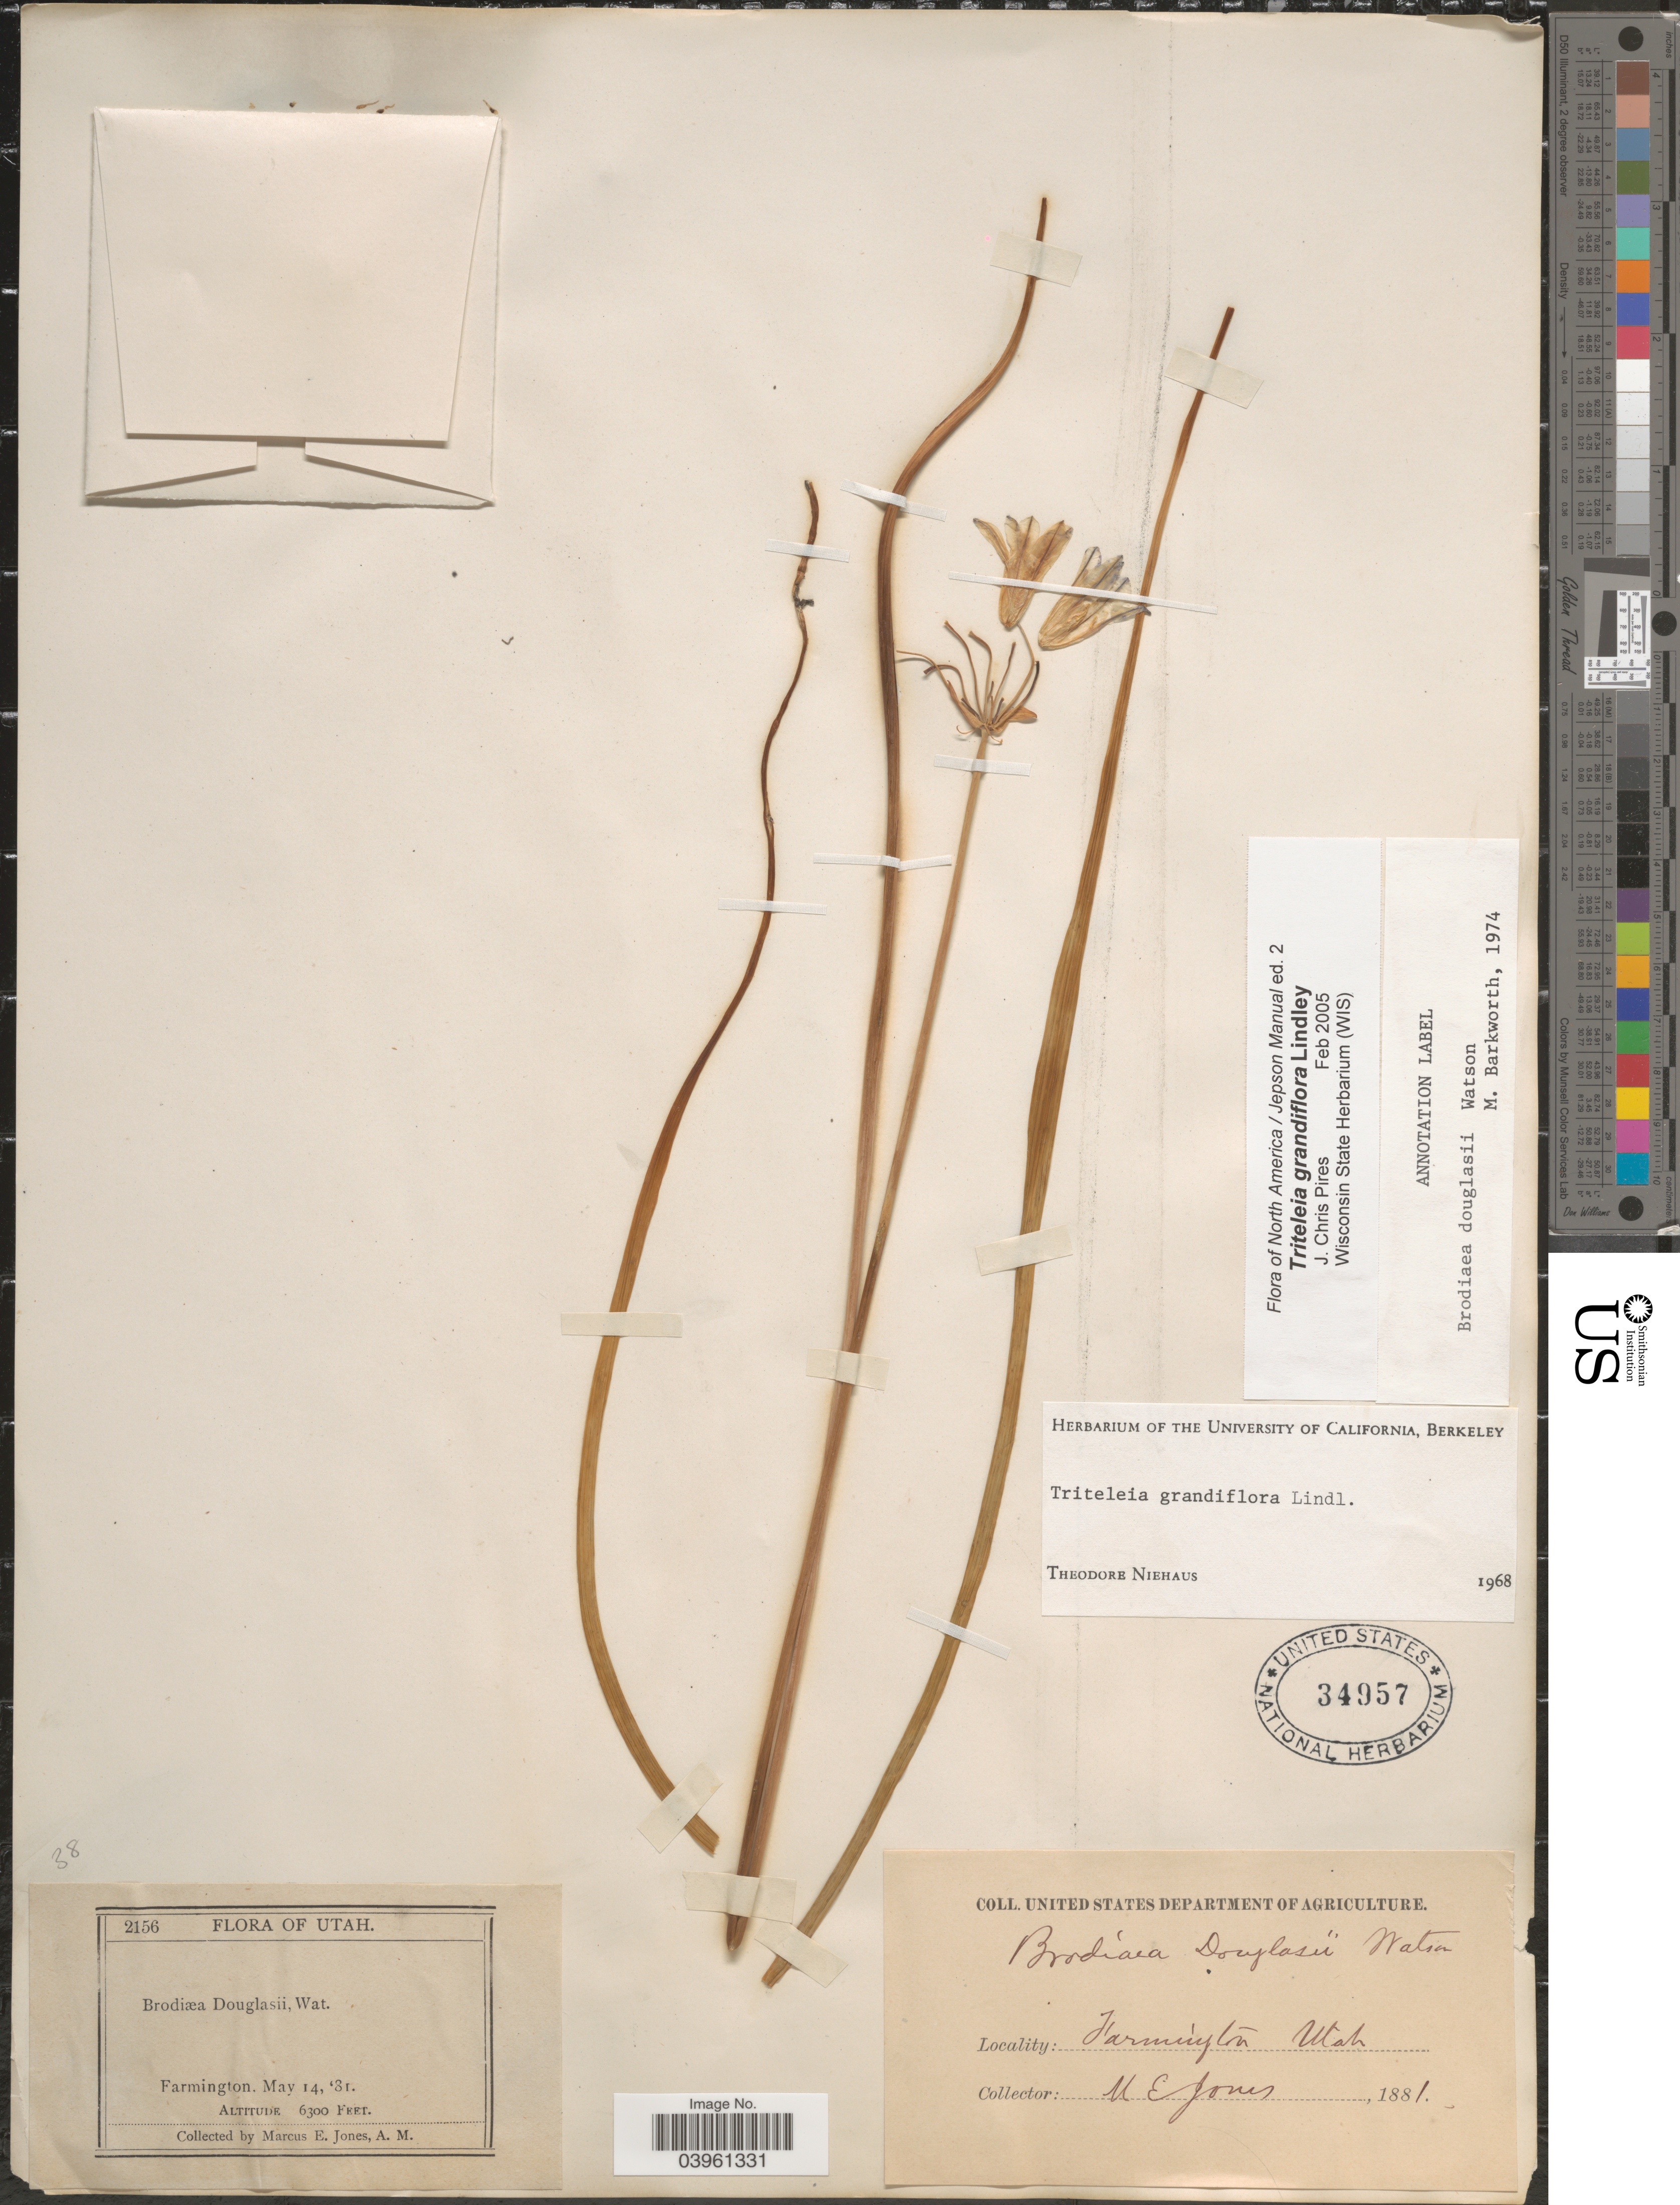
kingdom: Plantae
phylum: Tracheophyta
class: Liliopsida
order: Asparagales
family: Asparagaceae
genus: Triteleia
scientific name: Triteleia grandiflora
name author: Lindl.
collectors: M. E. Jones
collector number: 2156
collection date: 1881-05-14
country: United States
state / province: Utah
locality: Farmington.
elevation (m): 1920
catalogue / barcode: US 34957